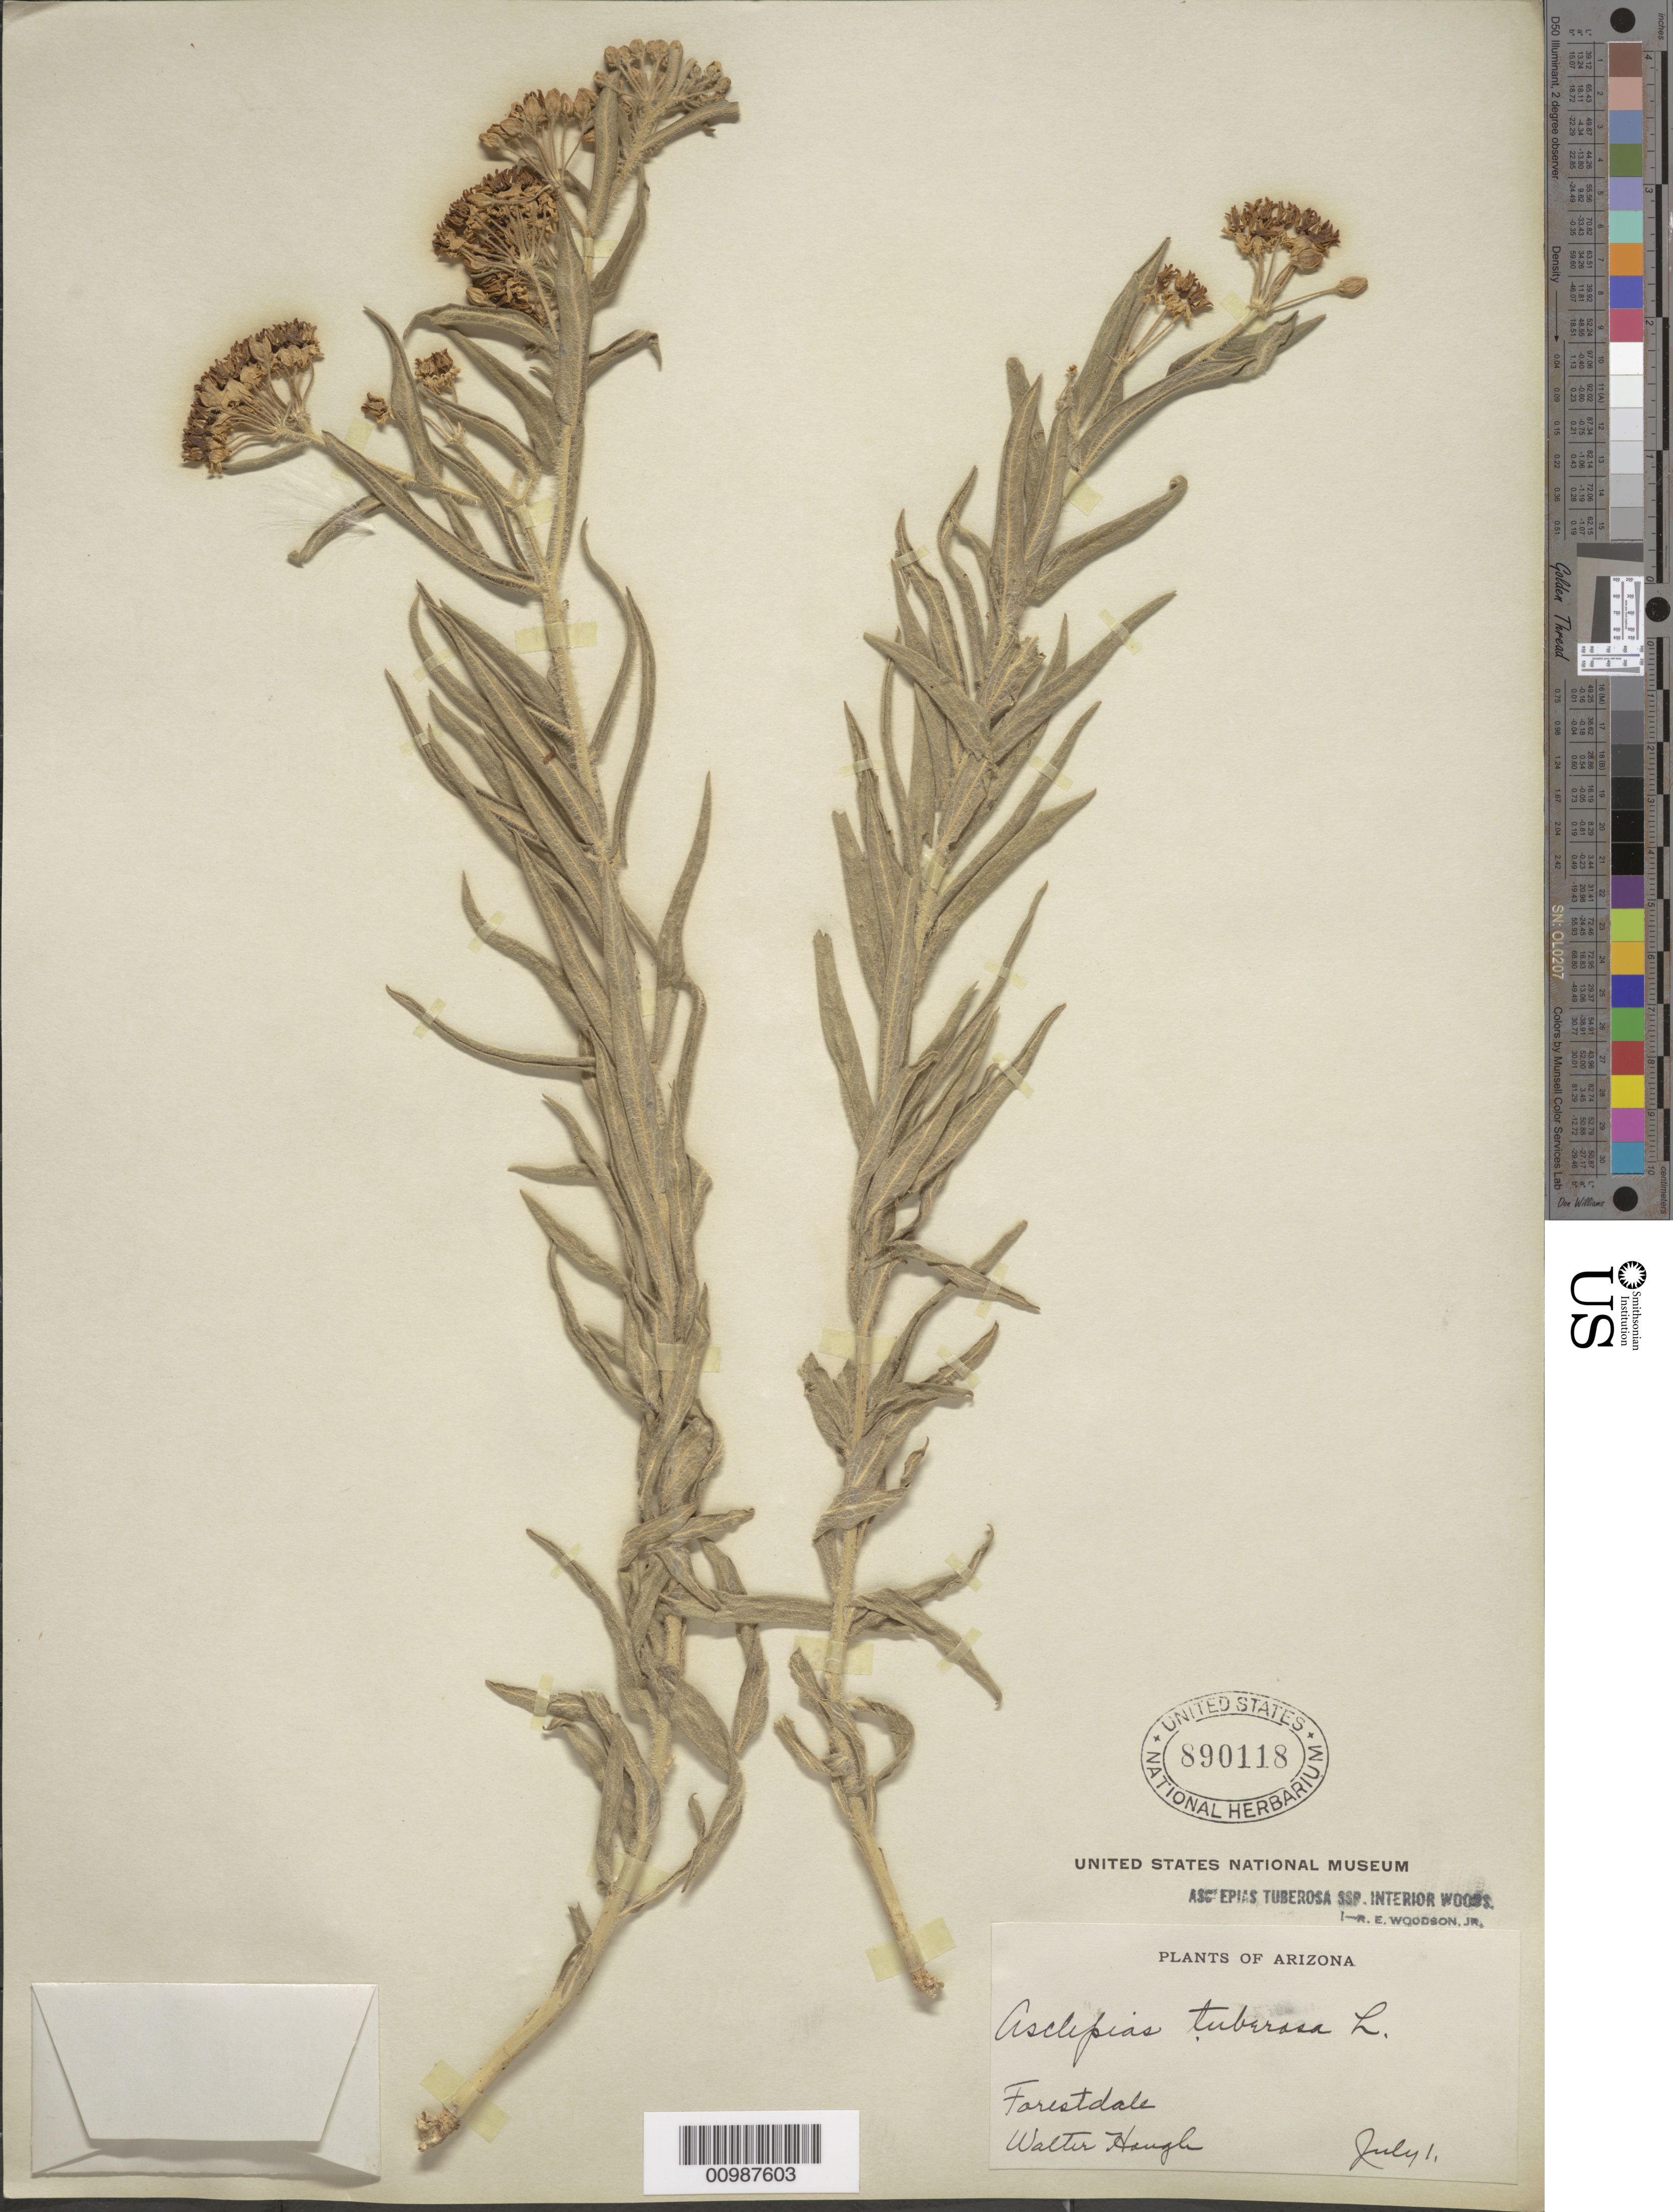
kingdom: Plantae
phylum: Tracheophyta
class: Magnoliopsida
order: Gentianales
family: Apocynaceae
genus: Asclepias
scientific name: Asclepias tuberosa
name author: L.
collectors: W. Hough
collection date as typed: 01 Jul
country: United States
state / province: Arizona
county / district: Navajo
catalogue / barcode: US 890118